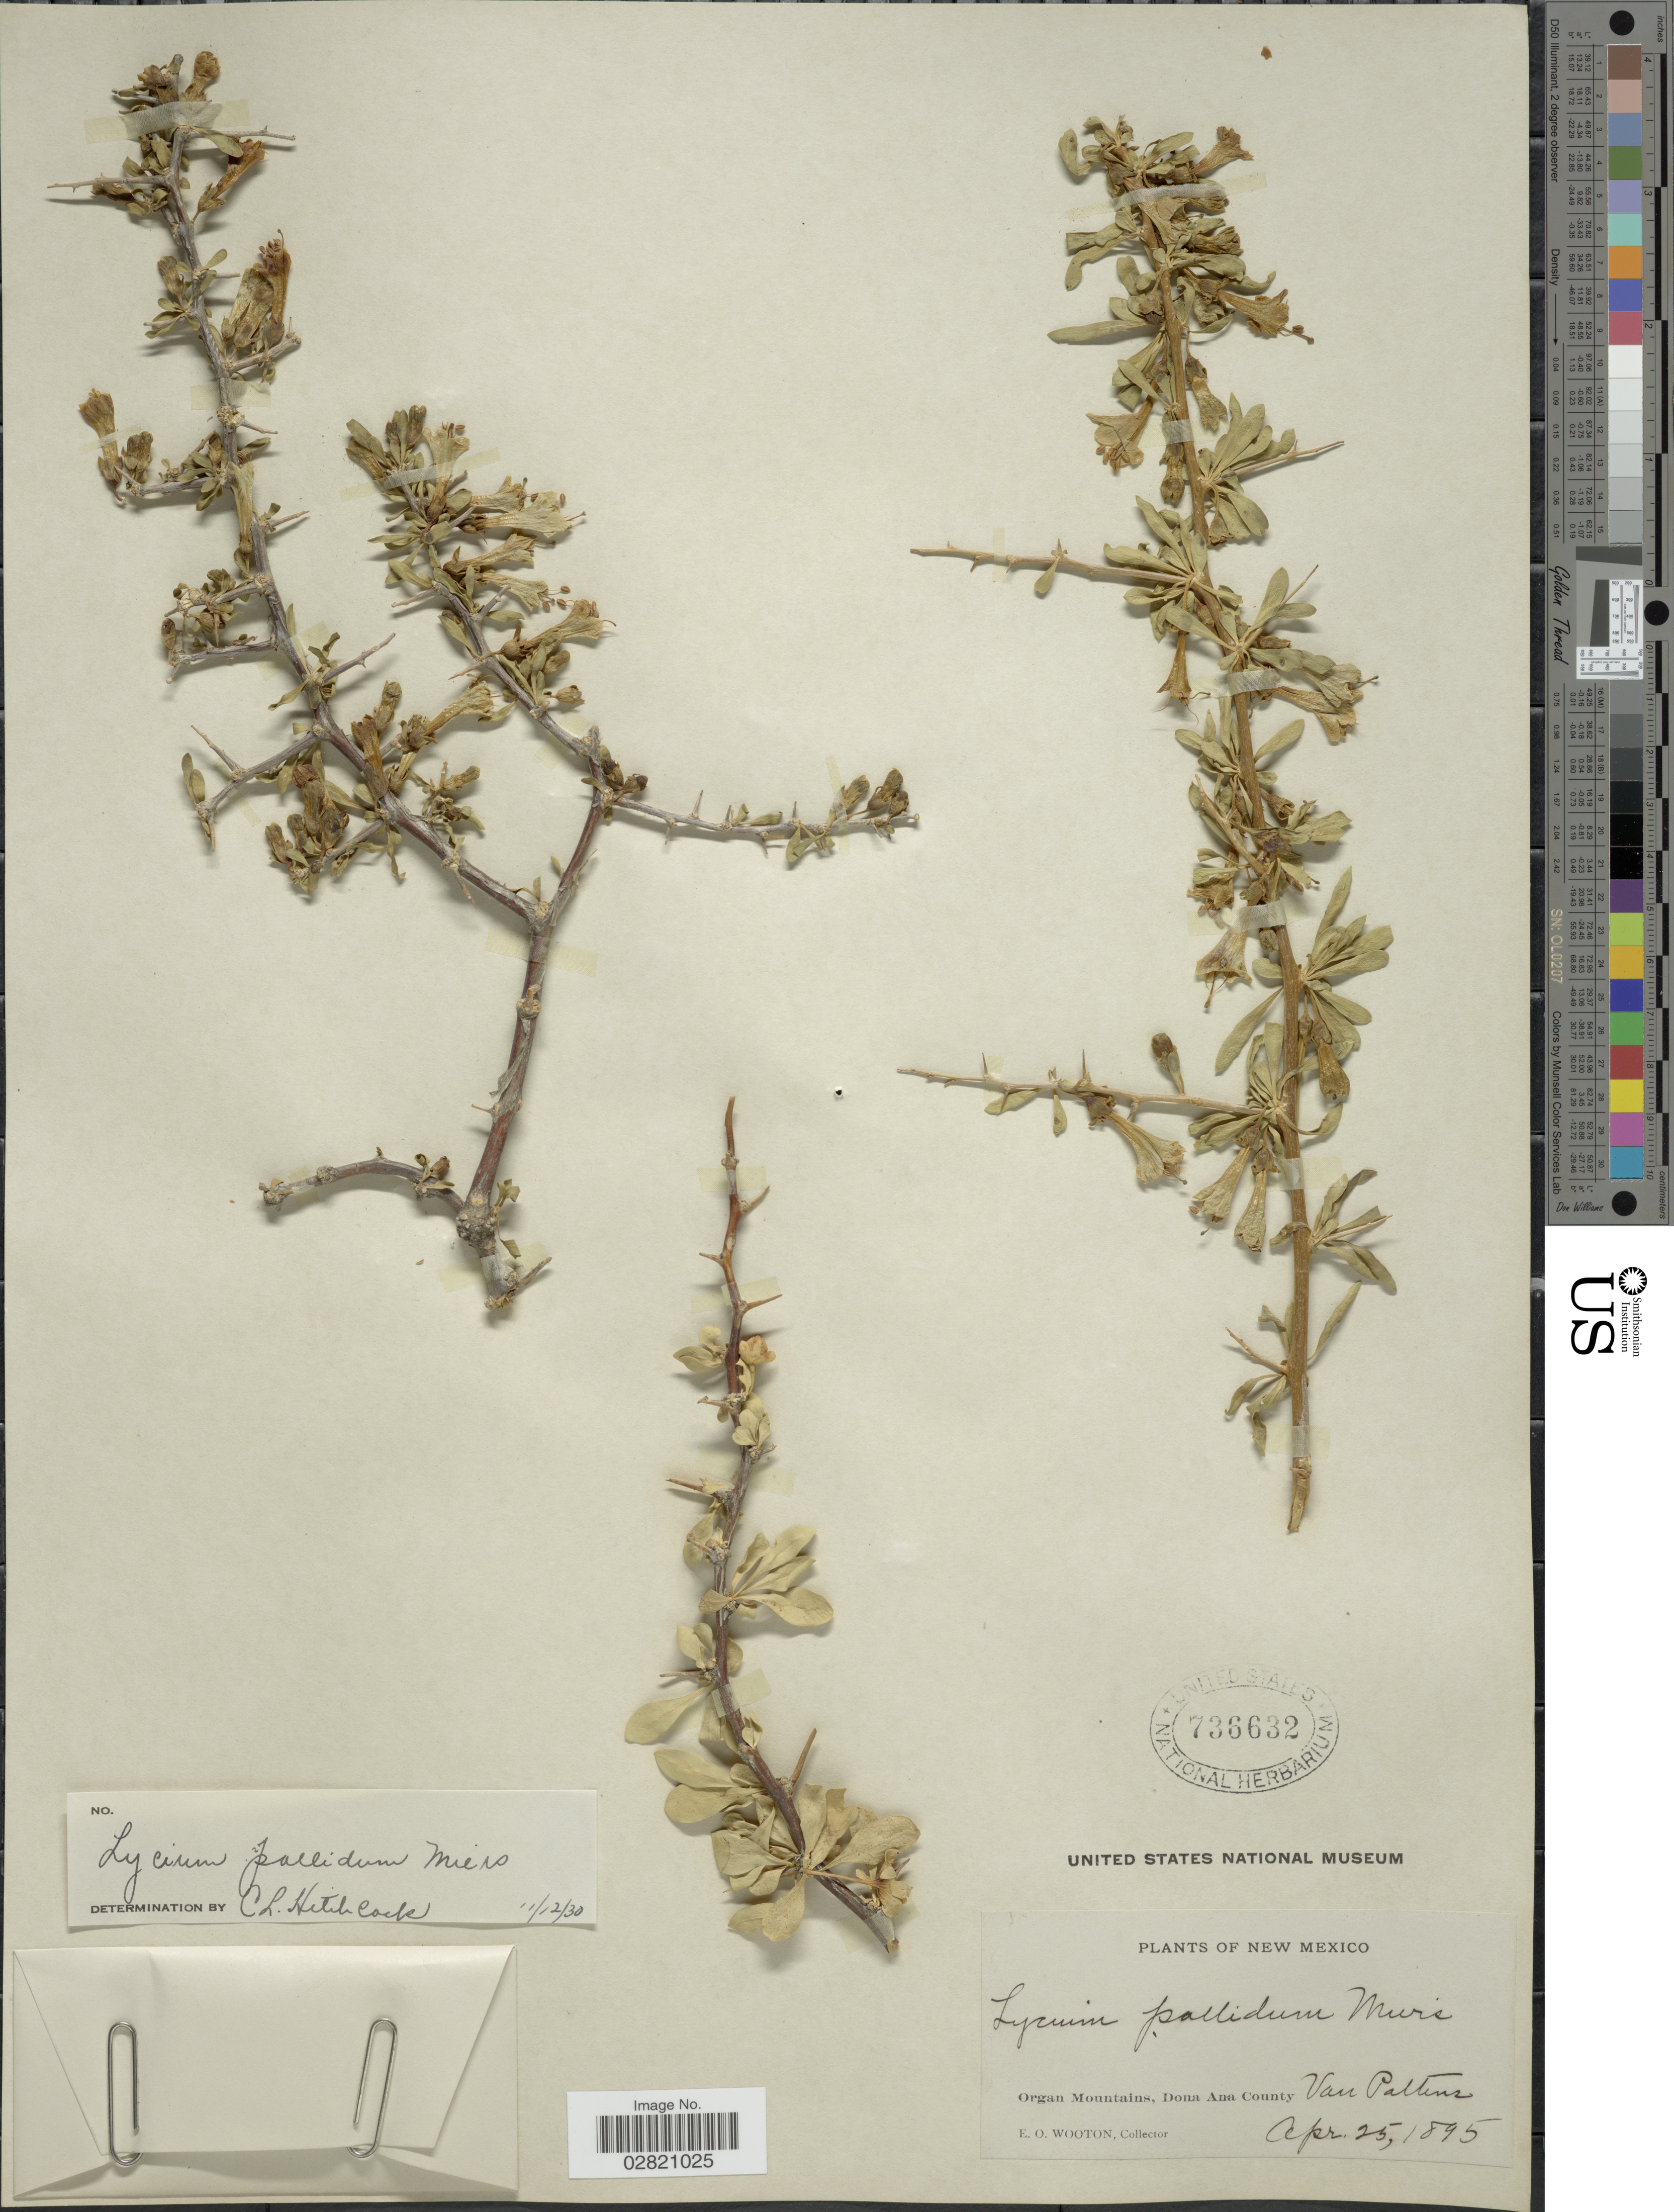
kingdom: Plantae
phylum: Tracheophyta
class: Magnoliopsida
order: Solanales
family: Solanaceae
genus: Lycium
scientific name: Lycium pallidum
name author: Miers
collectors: E. O. Wooton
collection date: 1895-04-25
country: United States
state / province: New Mexico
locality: Organ Mountains, Dona Ana County. Van Pattens.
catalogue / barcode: US 736632